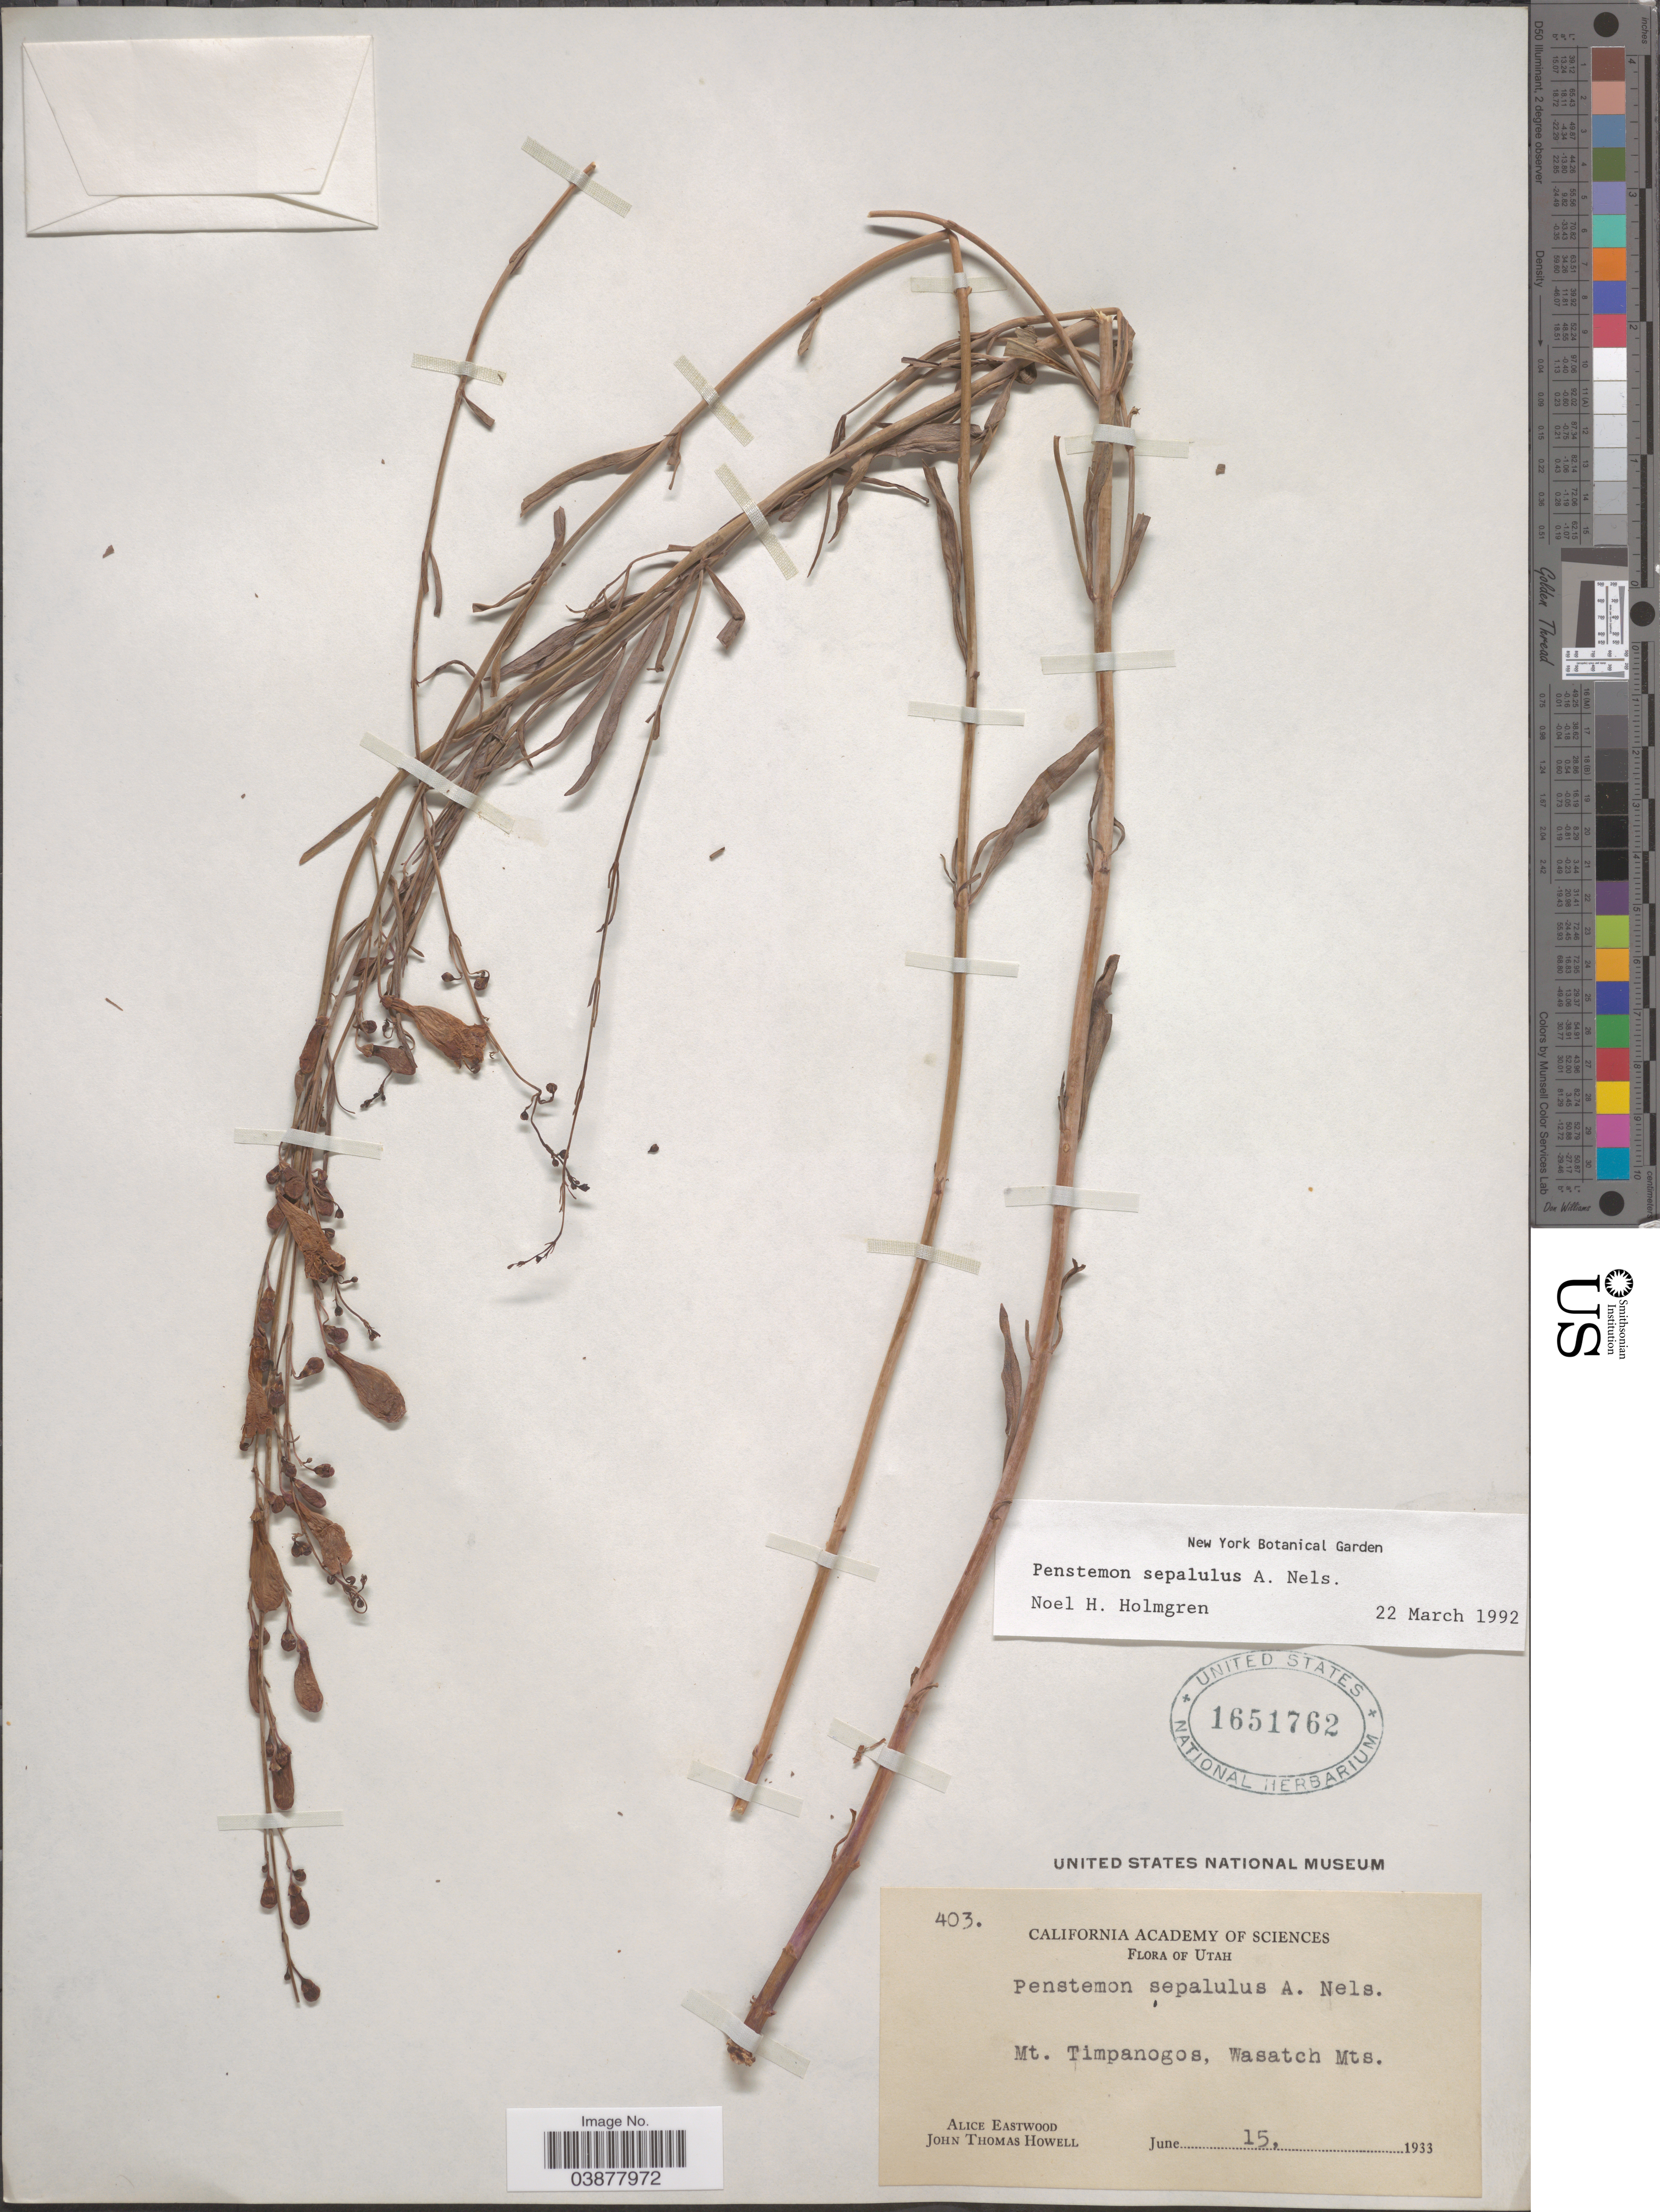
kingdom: Plantae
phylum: Tracheophyta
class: Magnoliopsida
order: Lamiales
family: Plantaginaceae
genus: Penstemon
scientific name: Penstemon sepalulus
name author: A. Nelson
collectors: A. Eastwood & J. T. Howell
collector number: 403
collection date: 1933-06-15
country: United States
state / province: Utah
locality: Mt. Timpanogos, Wasatch Mts.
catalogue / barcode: US 1651762